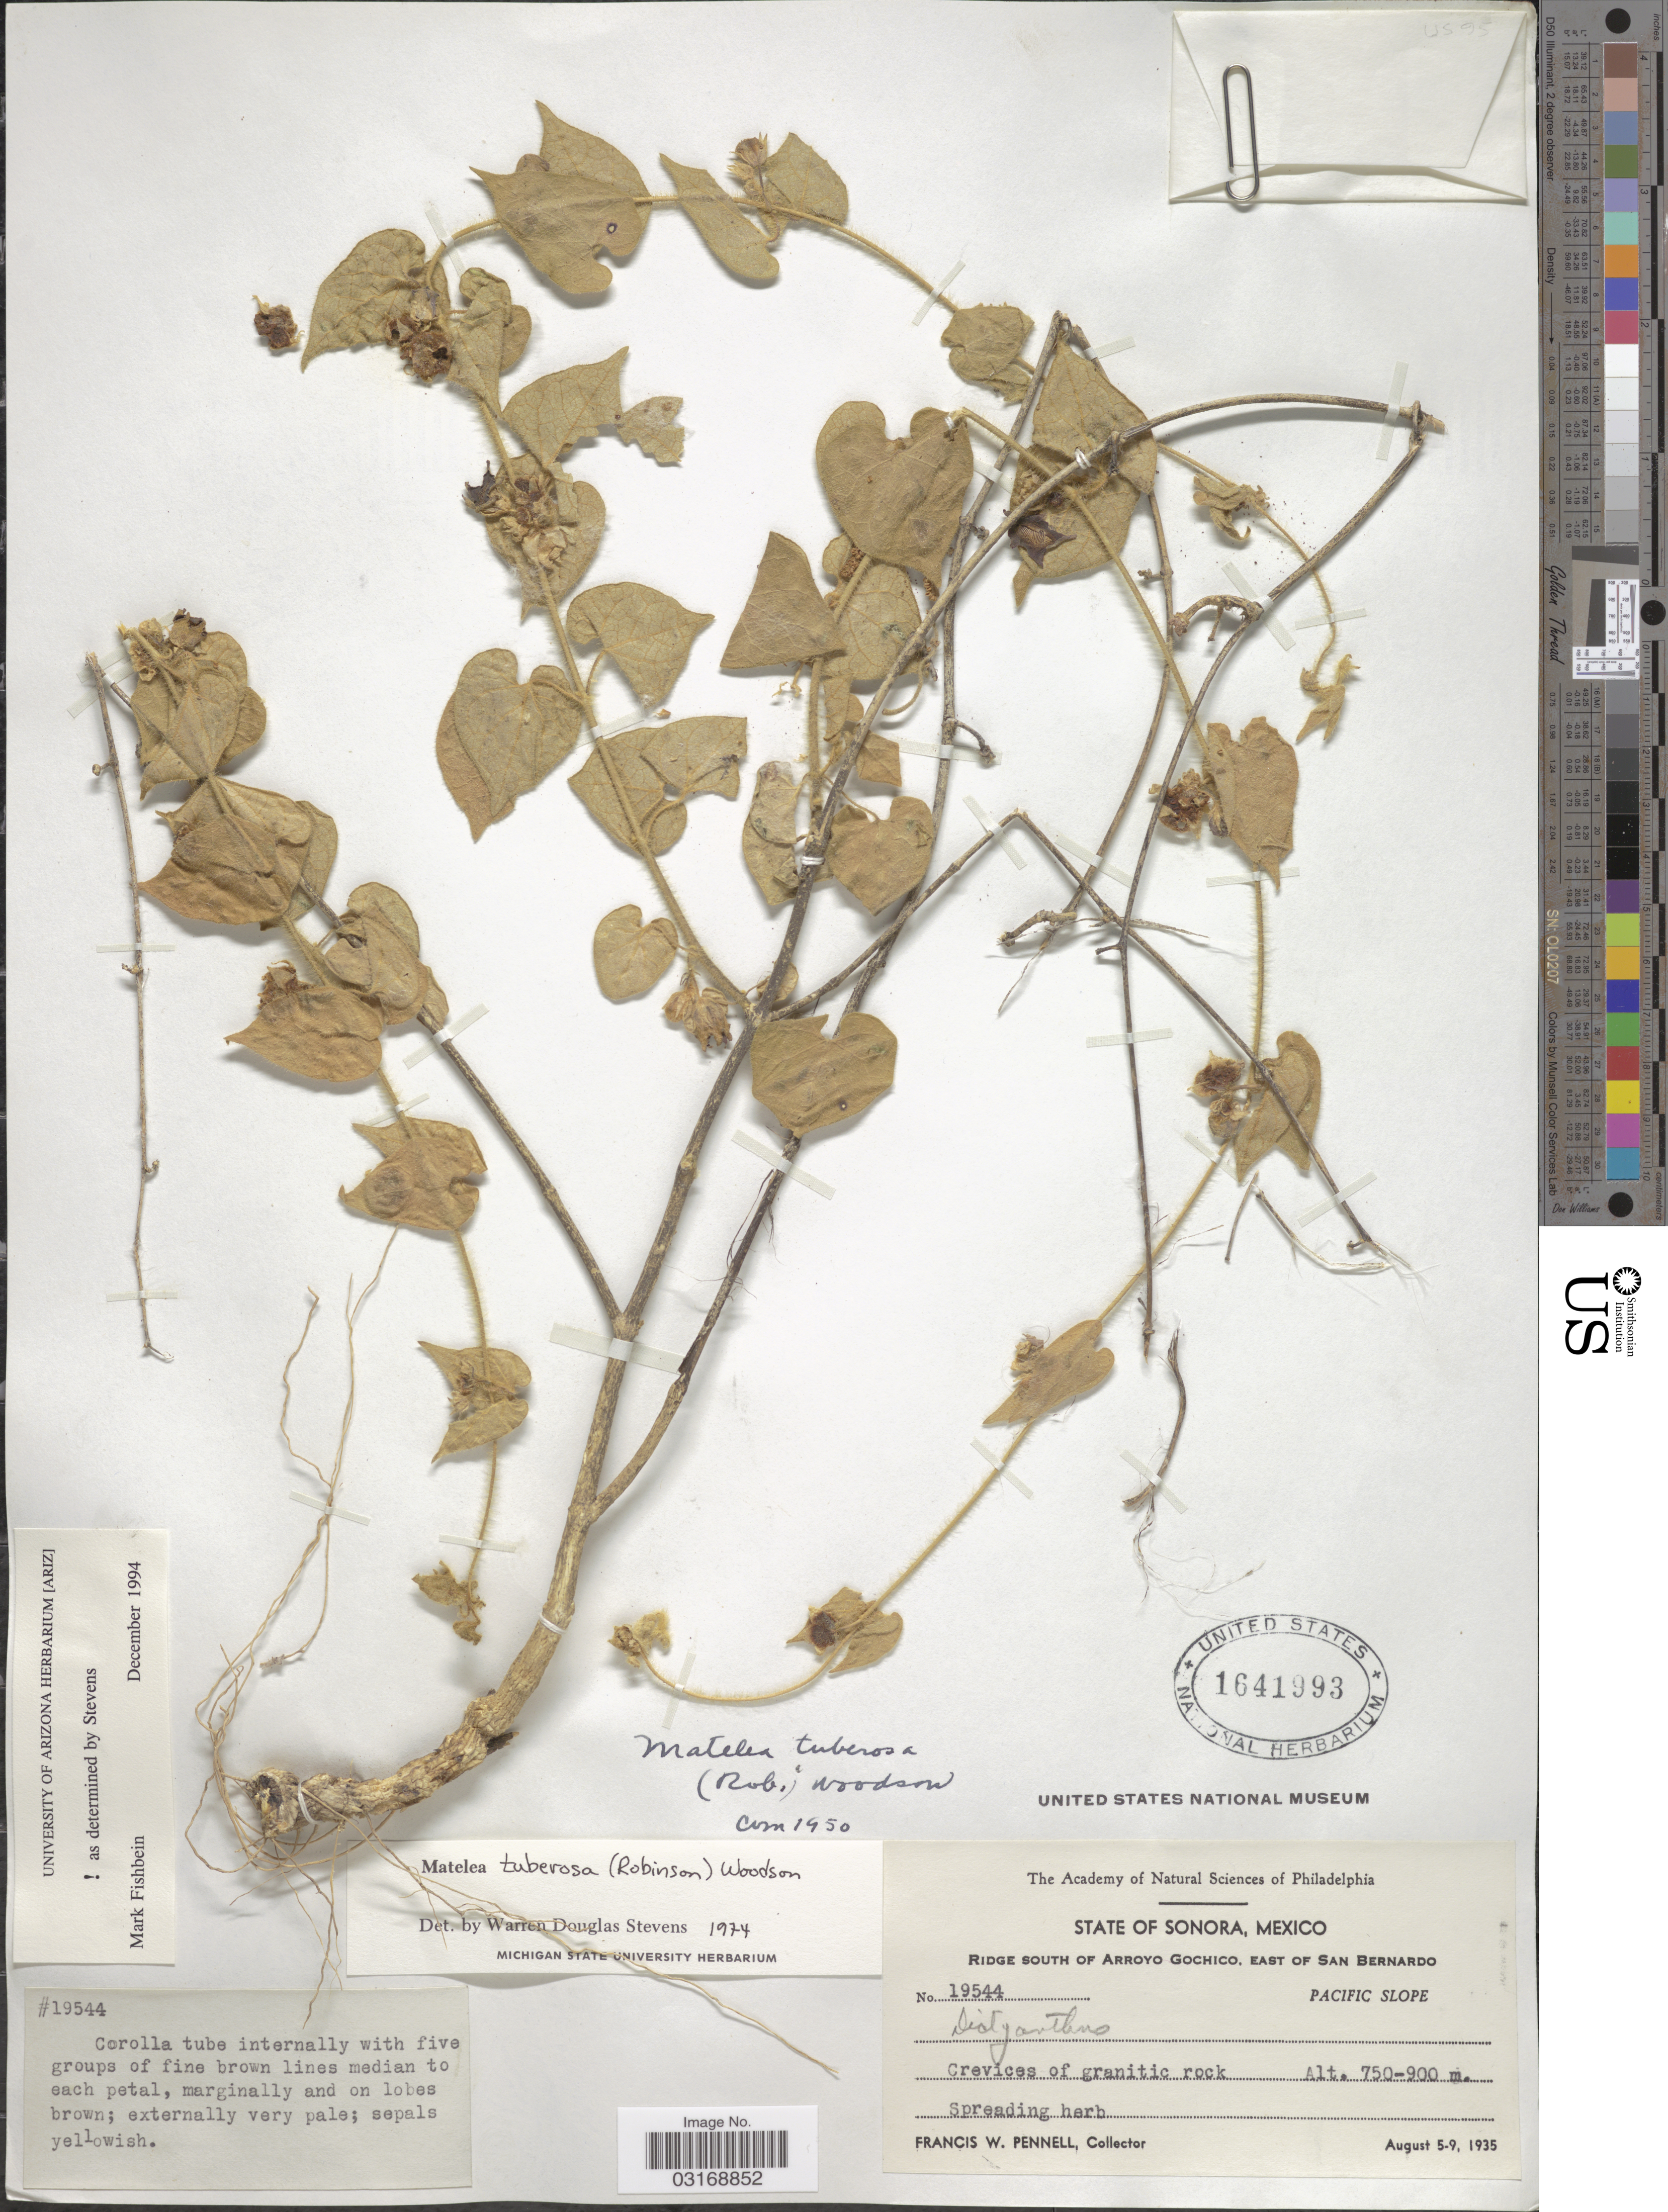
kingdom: Plantae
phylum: Tracheophyta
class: Magnoliopsida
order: Gentianales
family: Apocynaceae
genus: Matelea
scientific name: Matelea tuberosa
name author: (B.L. Rob.) Woodson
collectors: F. W. Pennell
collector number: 19544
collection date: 1935-08-05/1935-08-09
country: Mexico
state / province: Sonora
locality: Ridge south of Arroyo Gochico, East of San Bernardo, Pacific Slope.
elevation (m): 750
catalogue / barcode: US 1641993